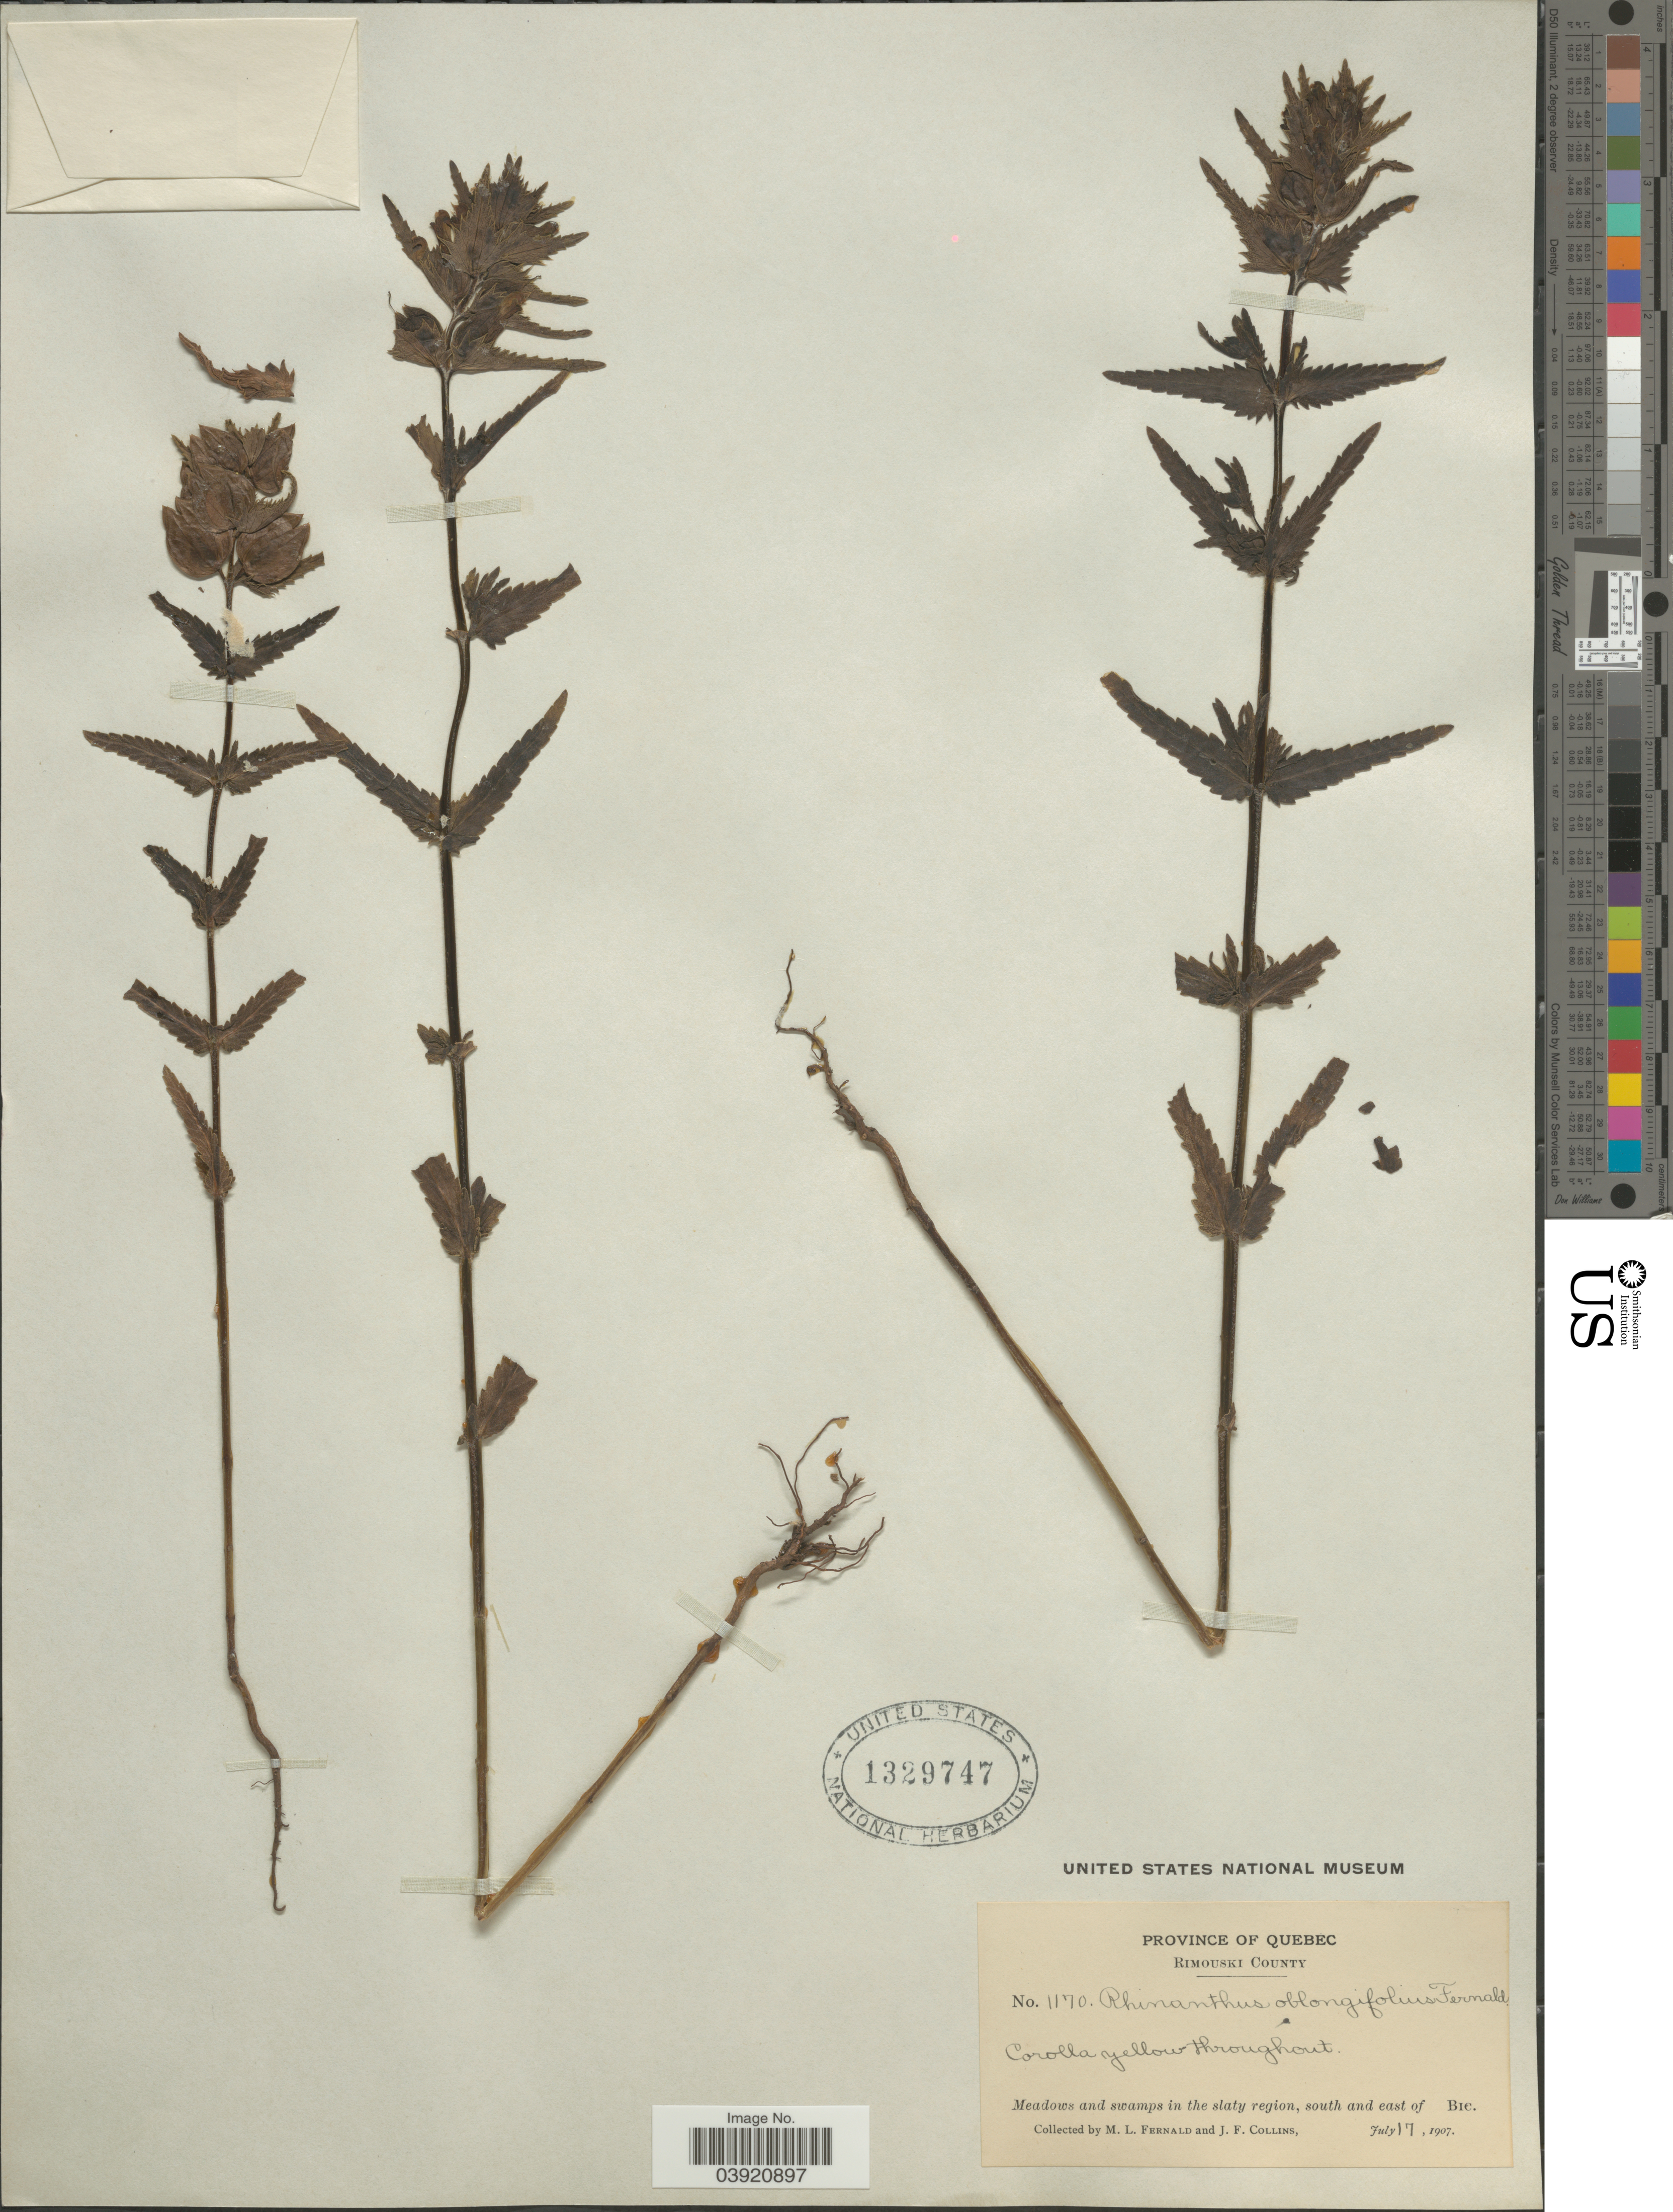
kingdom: Plantae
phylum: Tracheophyta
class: Magnoliopsida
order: Lamiales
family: Orobanchaceae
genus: Rhinanthus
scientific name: Rhinanthus oblongifolius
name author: Fernald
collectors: M. L. Fernald & J. Collins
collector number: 1170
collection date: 1907-07-17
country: Canada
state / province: Quebec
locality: Rimouski County. Meadows and swamps in the slaty region, south and east of Bic.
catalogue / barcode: US 1329747